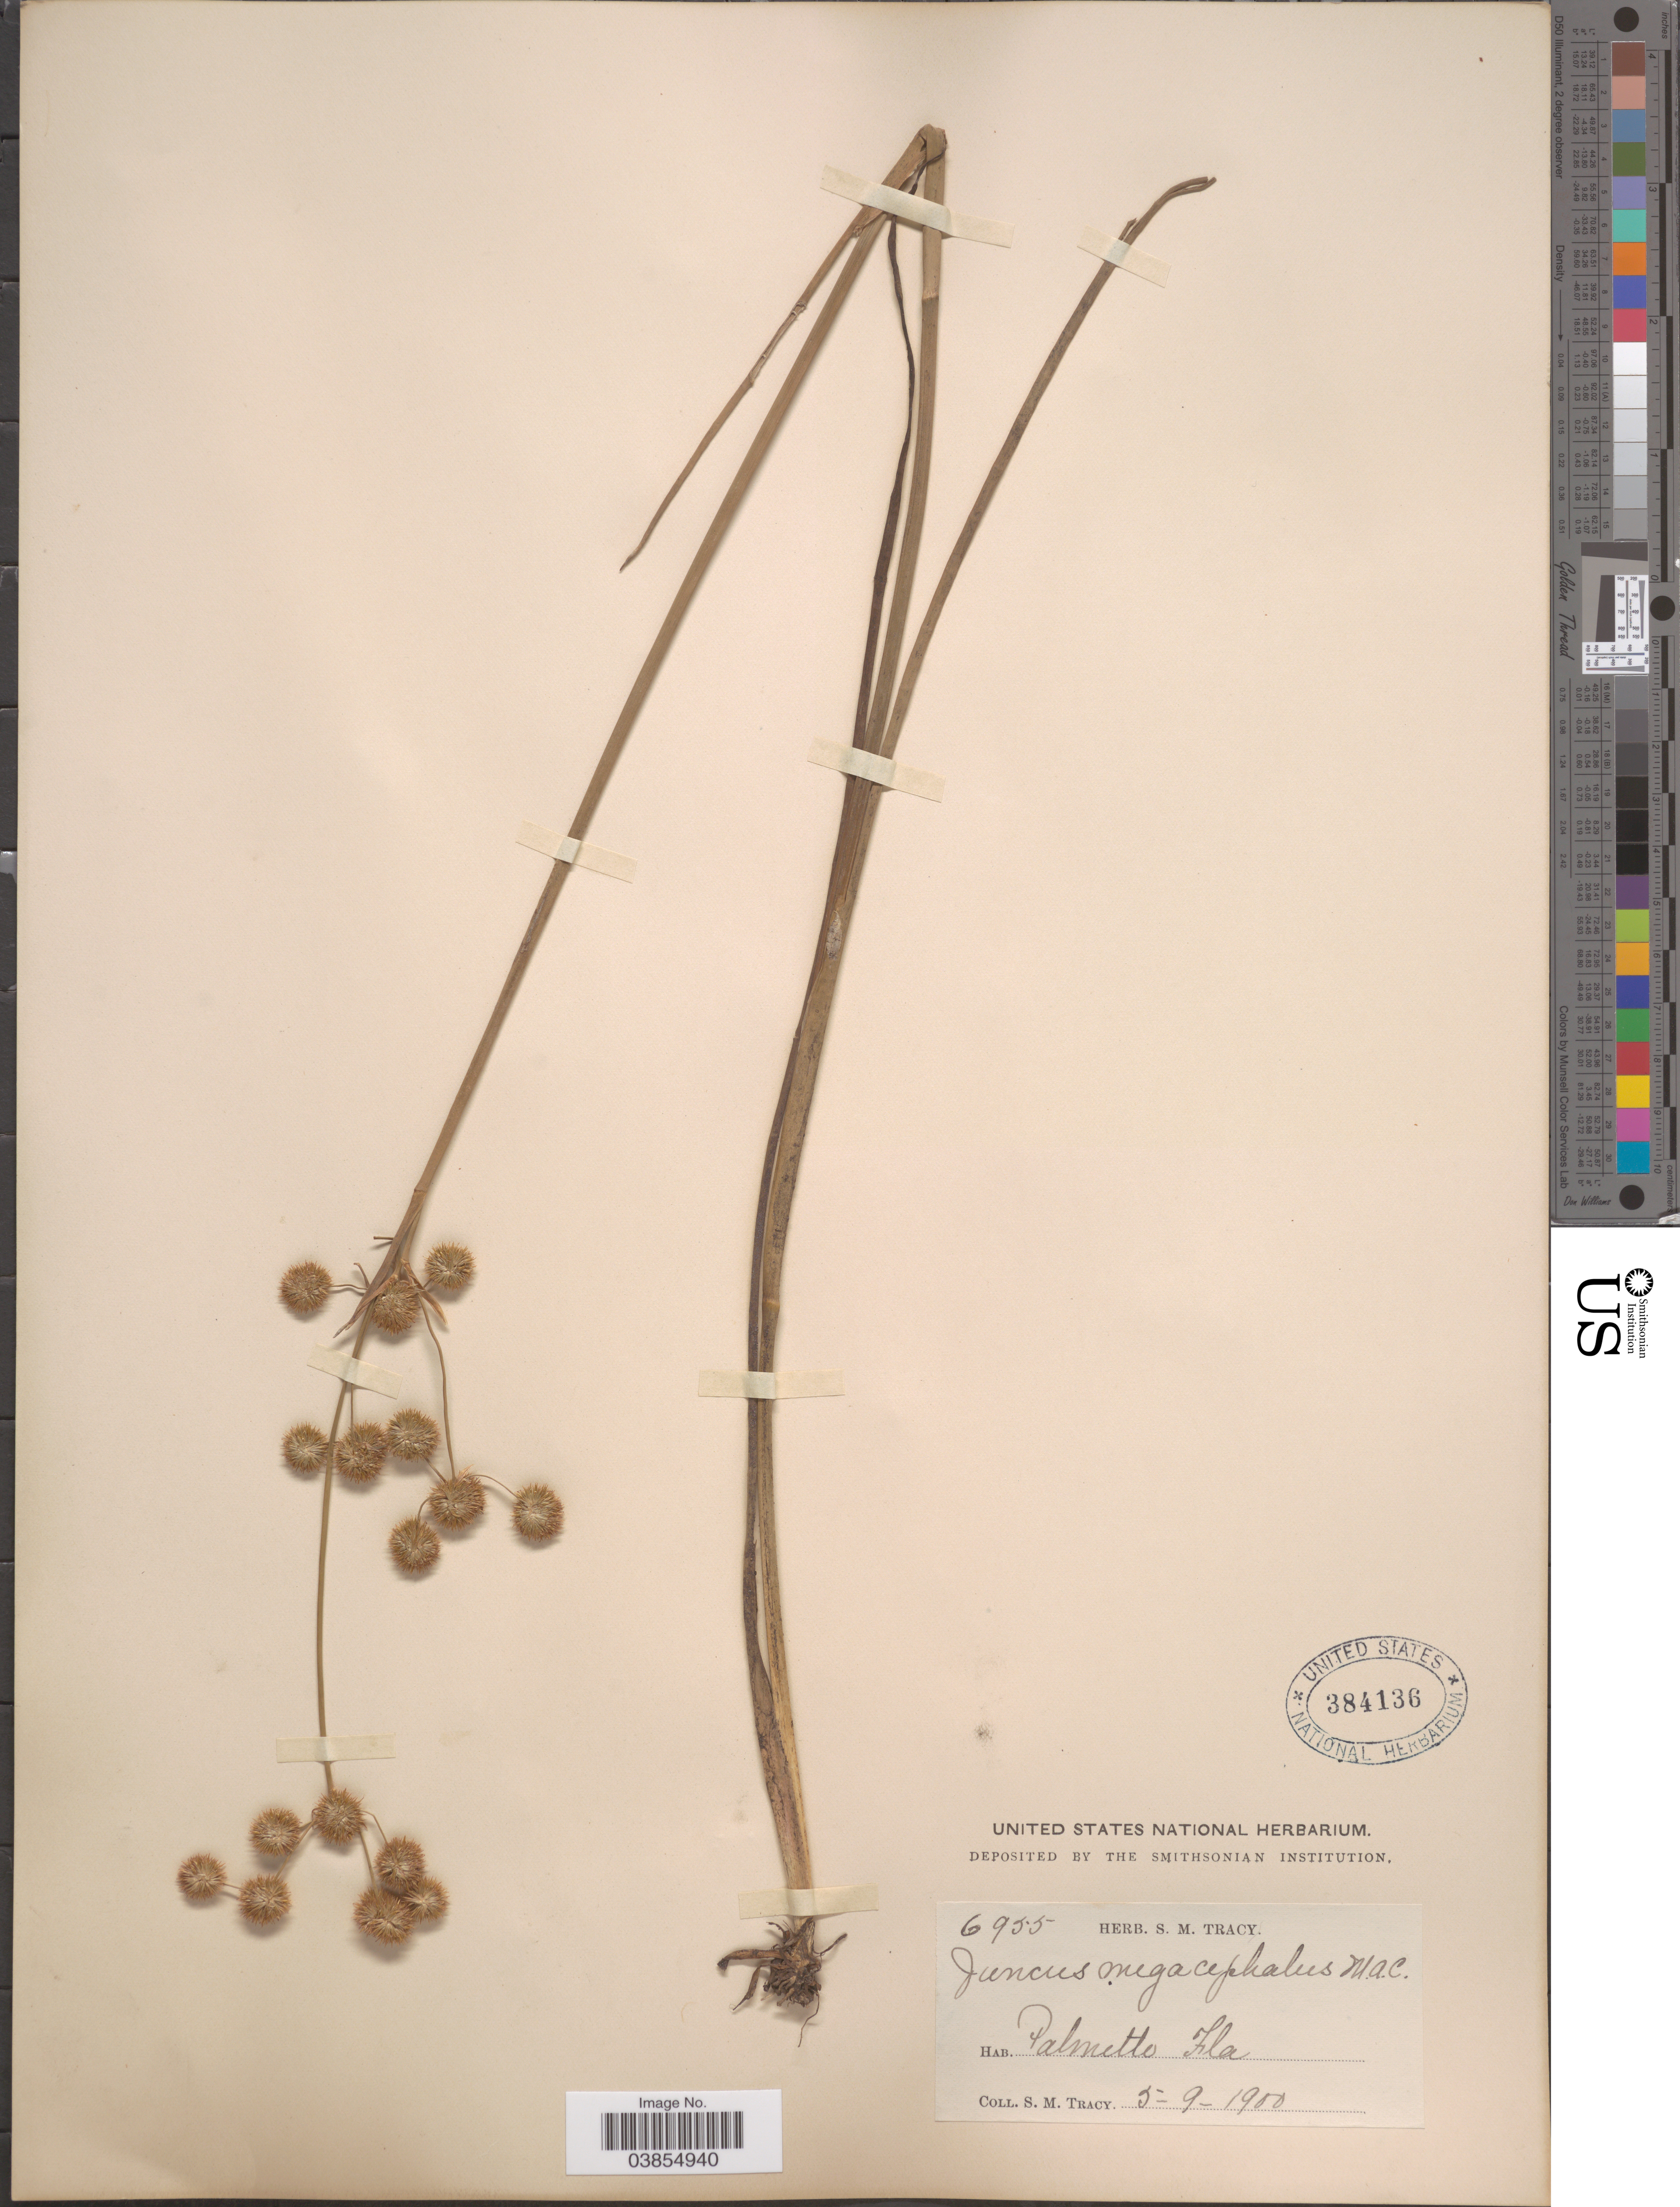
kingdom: Plantae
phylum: Tracheophyta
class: Liliopsida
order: Poales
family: Juncaceae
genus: Juncus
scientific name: Juncus megacephalus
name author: M.A. Curtis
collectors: S. M. Tracy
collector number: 6955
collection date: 1900-05-09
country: United States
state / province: Florida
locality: Palmetto.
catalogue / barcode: US 384136